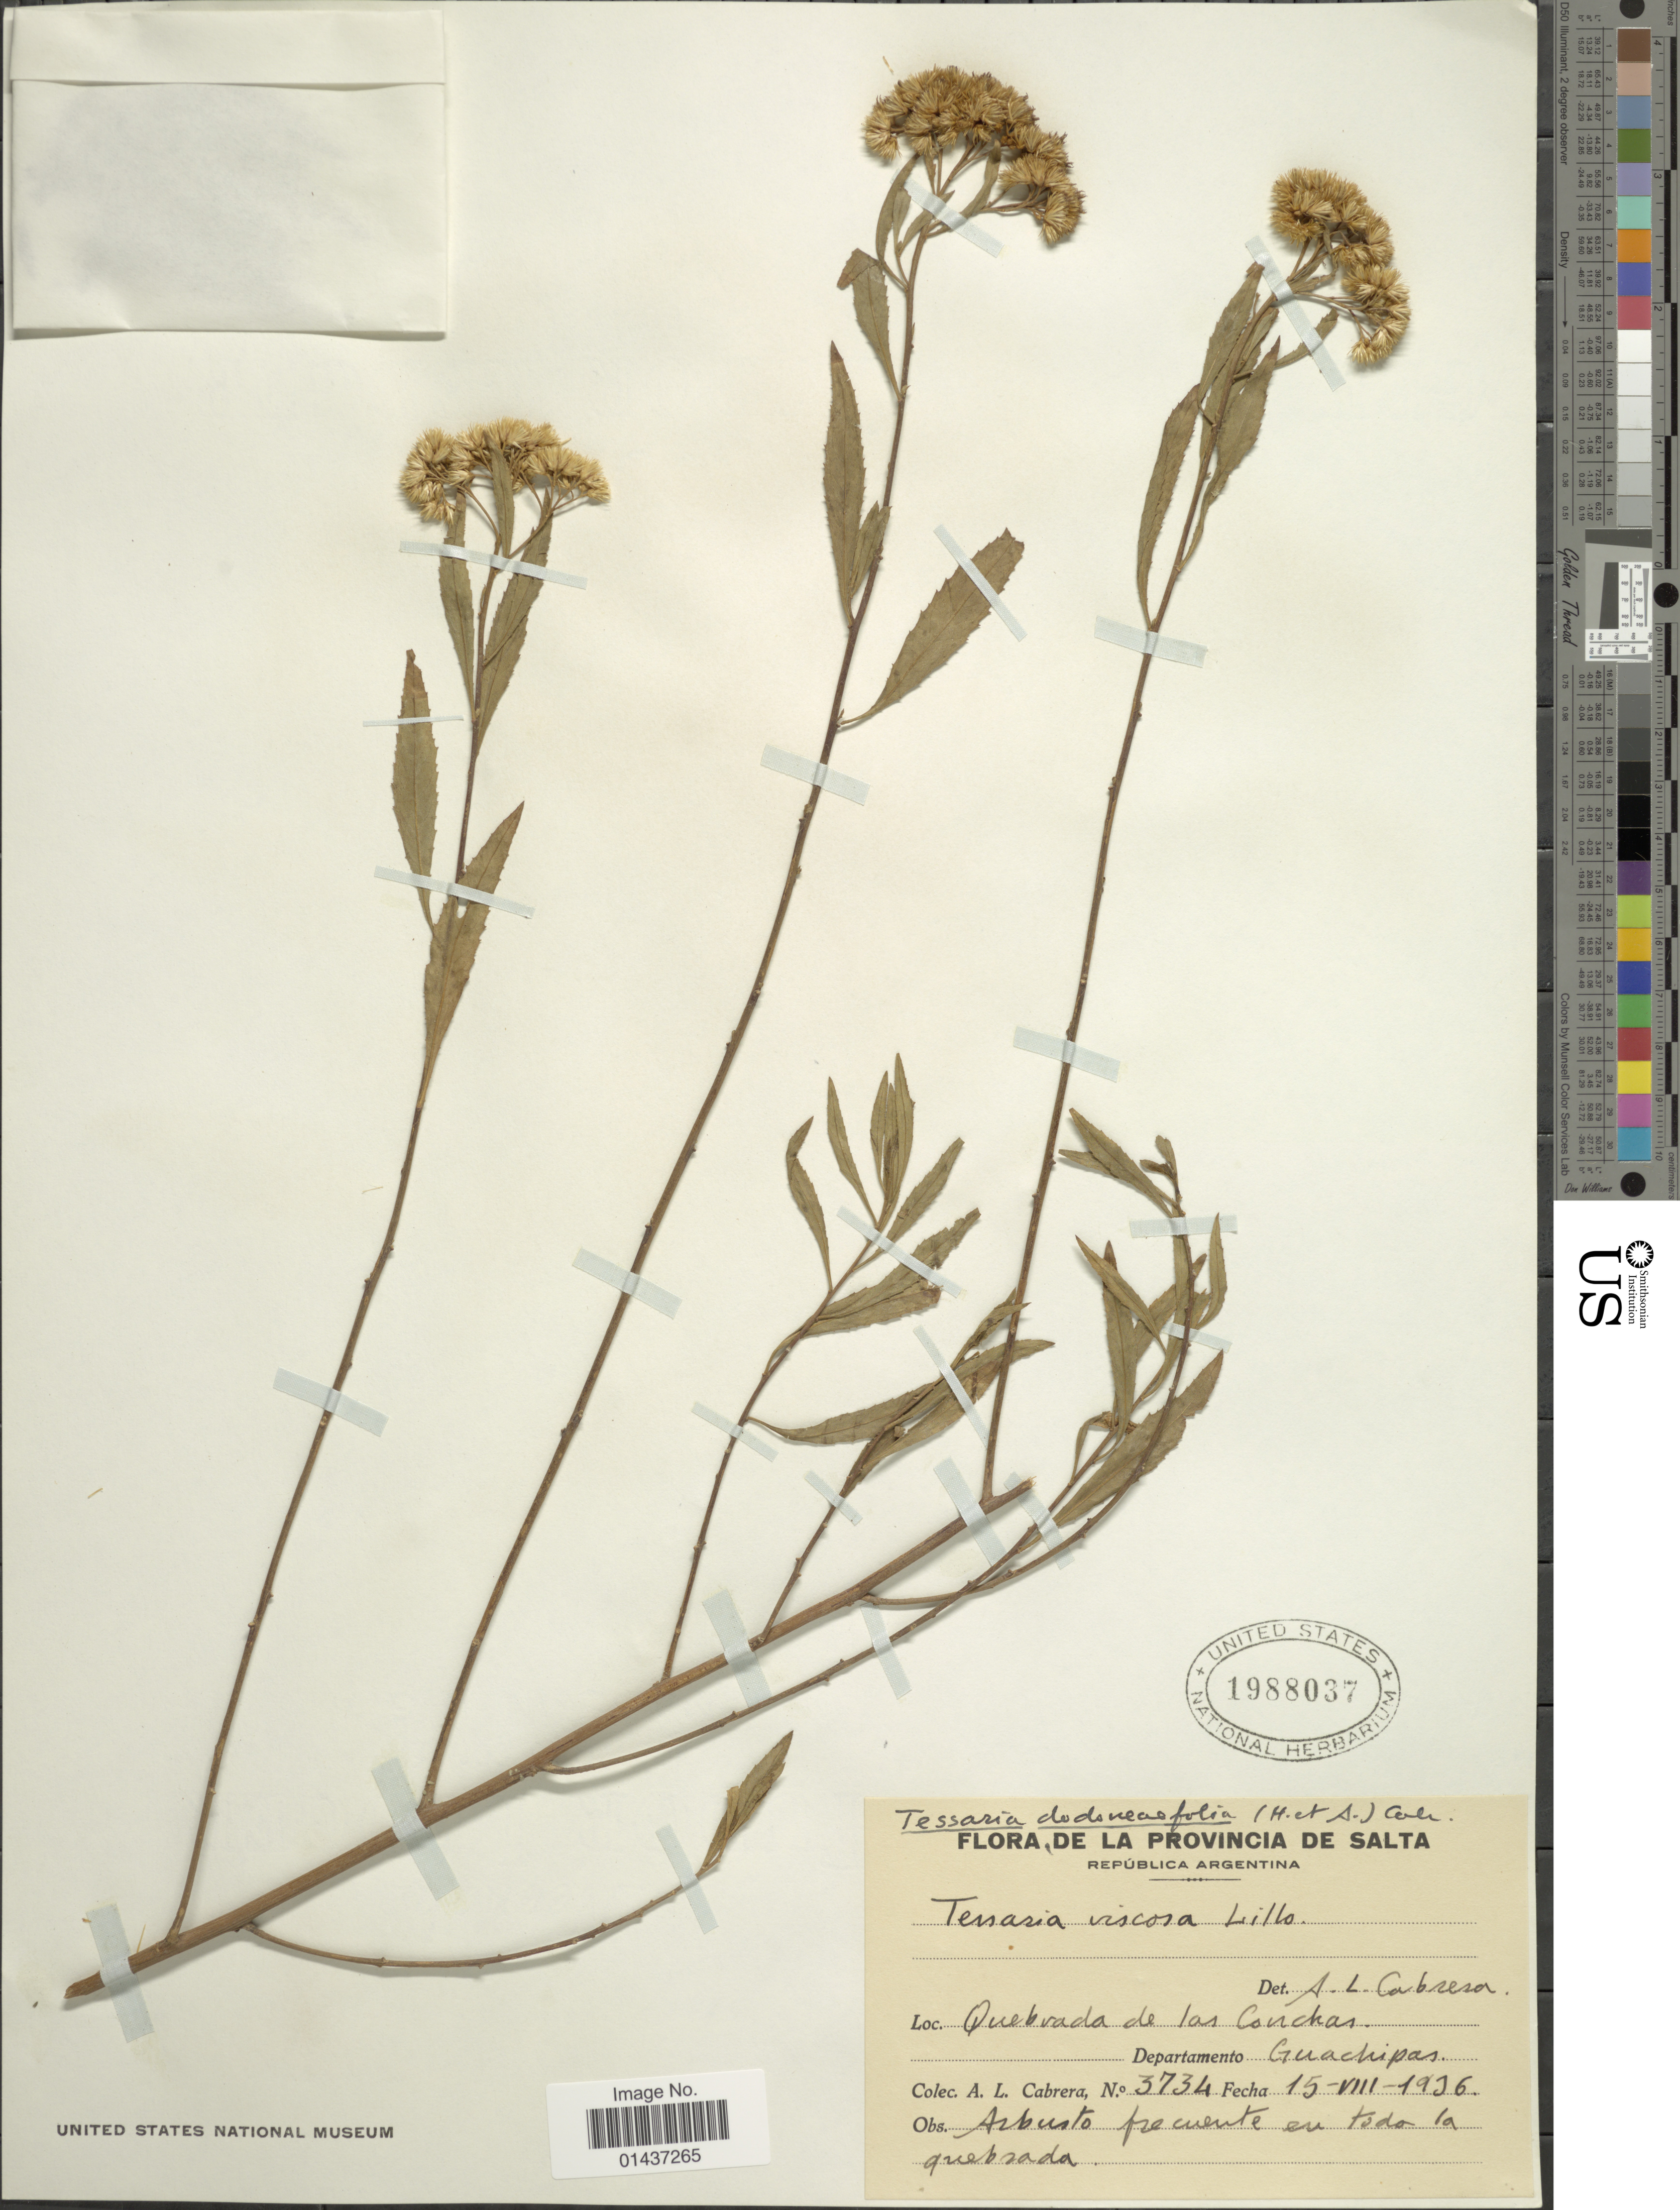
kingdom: Plantae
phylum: Tracheophyta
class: Magnoliopsida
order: Asterales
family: Asteraceae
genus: Tessaria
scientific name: Tessaria dodoneifolia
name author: (Hook. & Arn.) Cabrera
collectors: A. L. Cabrera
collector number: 3734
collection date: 1936-08-15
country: Argentina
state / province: Salta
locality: Quebrada de las Conchas, Departamento Guachipas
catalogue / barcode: US 1988037